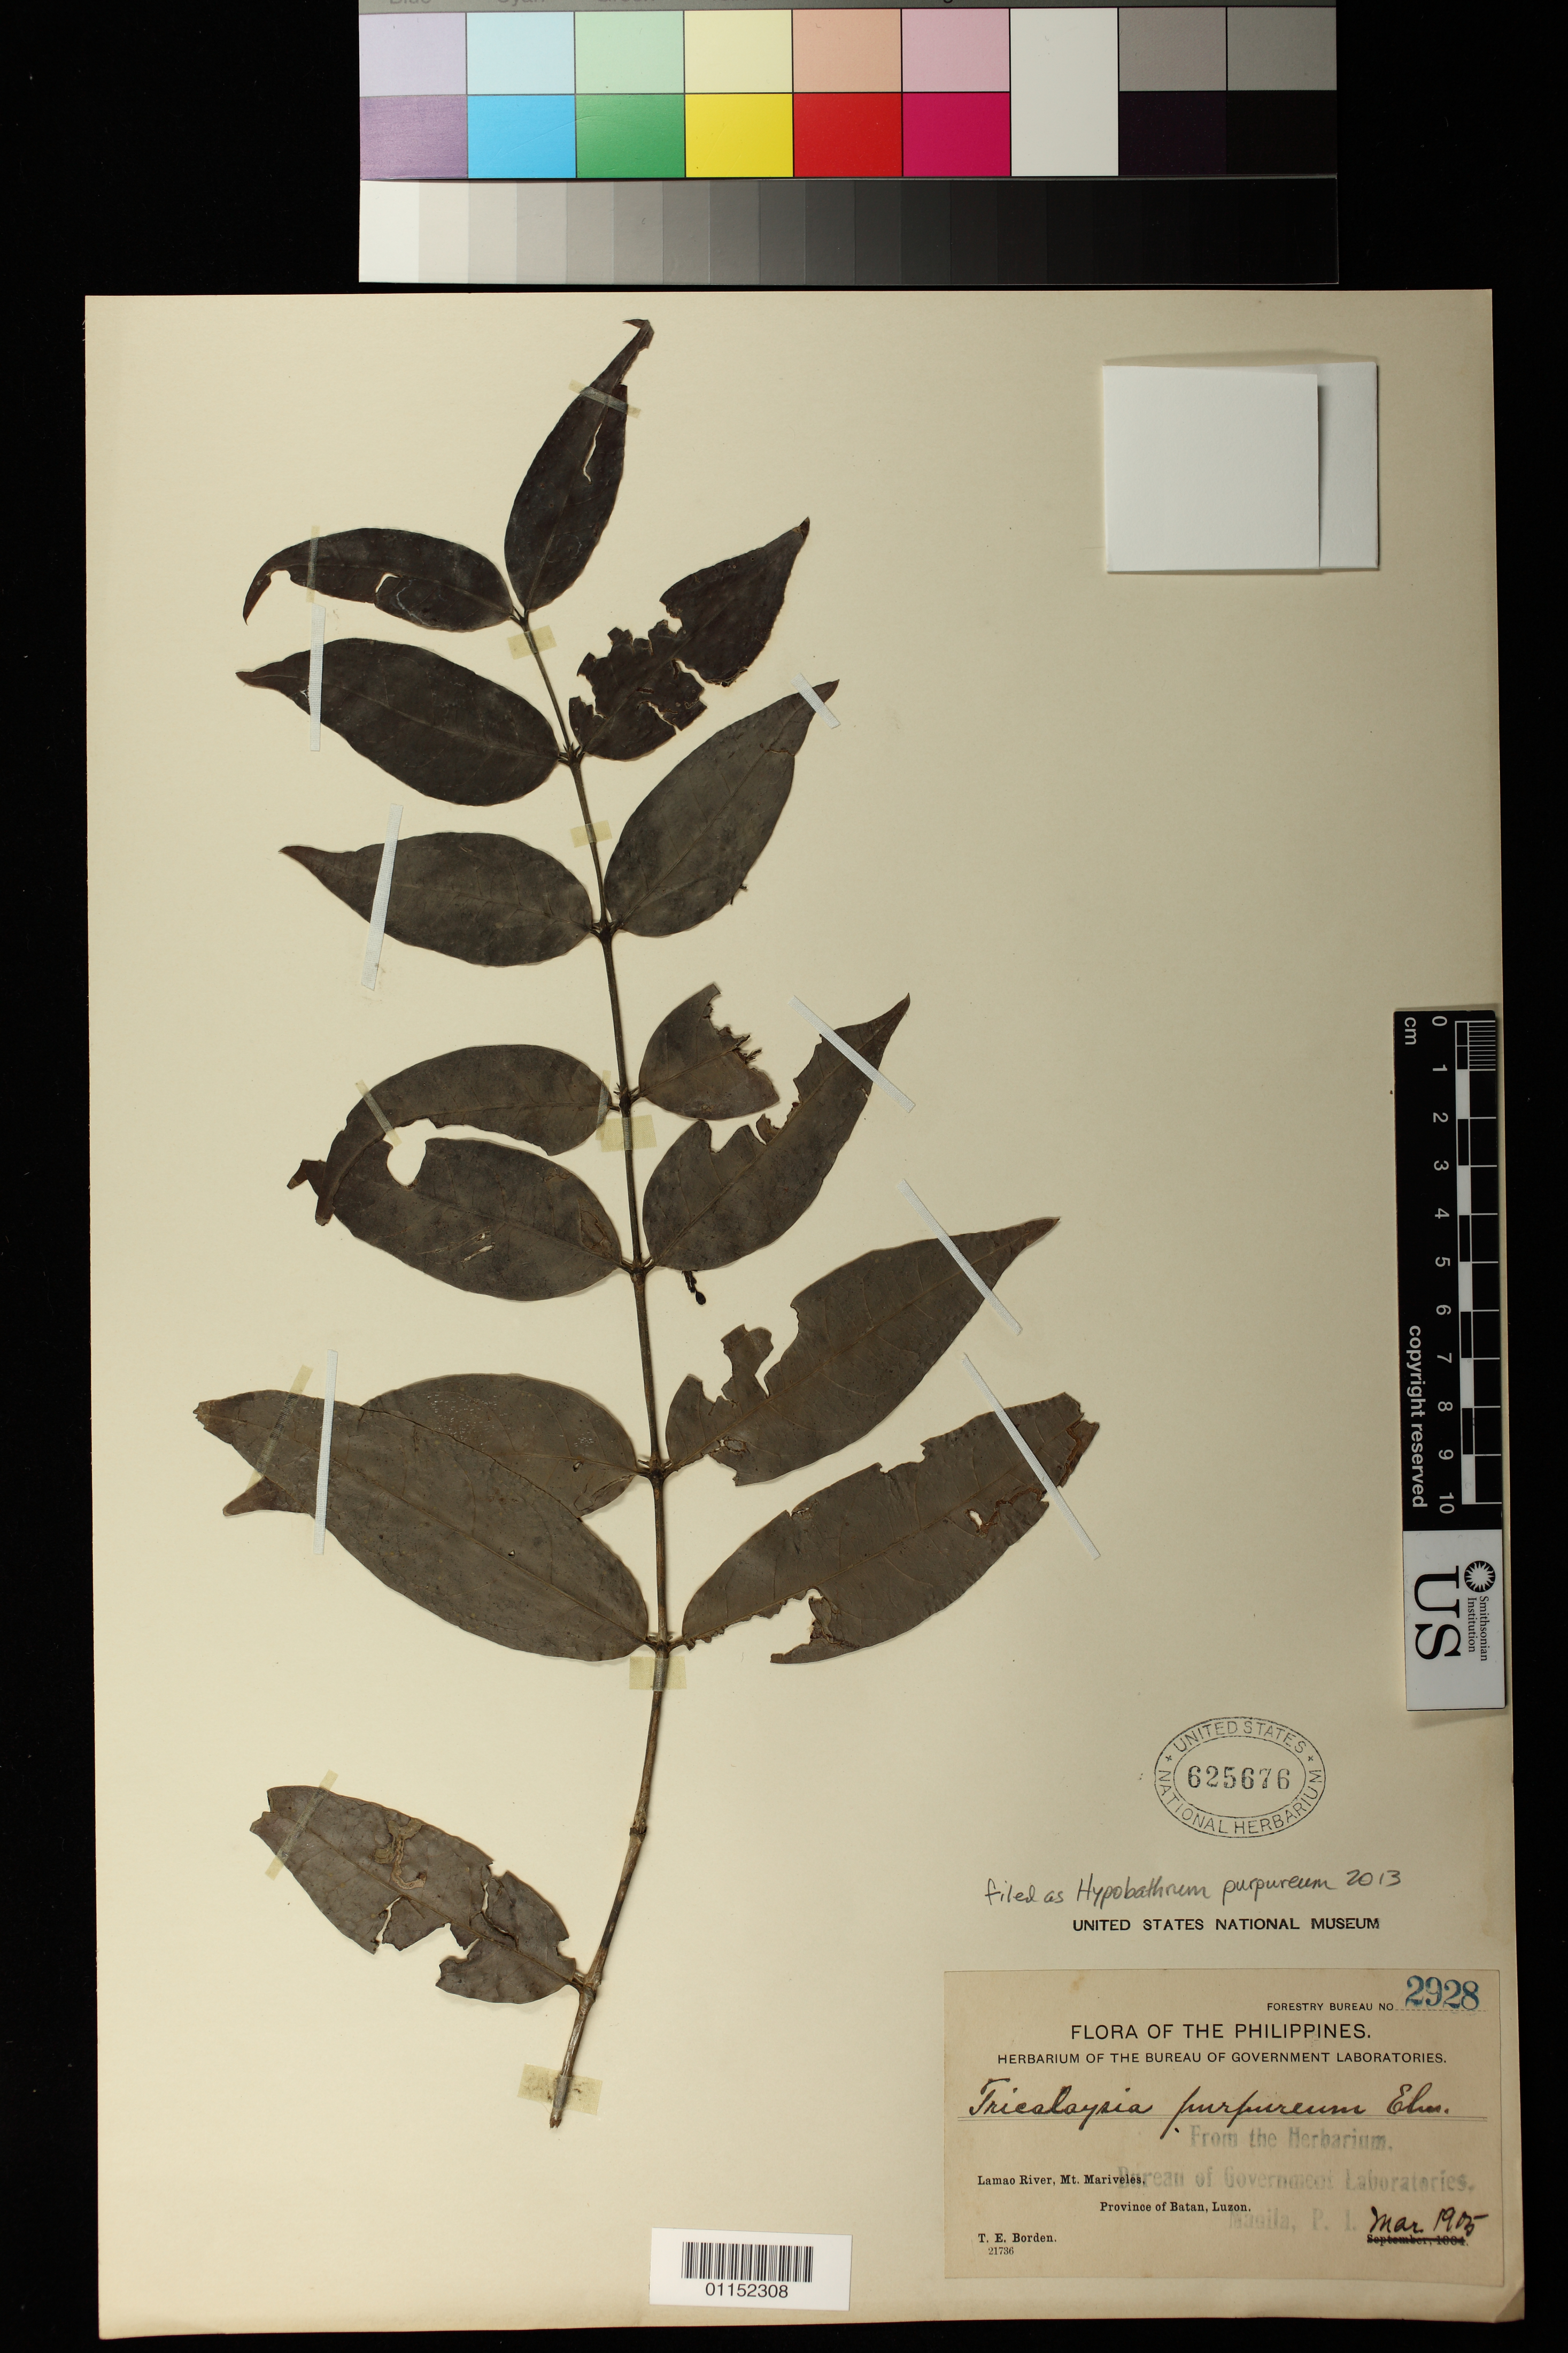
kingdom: Plantae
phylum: Tracheophyta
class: Magnoliopsida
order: Gentianales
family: Rubiaceae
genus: Hypobathrum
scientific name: Hypobathrum purpureum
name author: (Elmer) Merr.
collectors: T. E. Borden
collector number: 2928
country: Philippines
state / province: Central Luzon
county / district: Bataan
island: Luzon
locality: Lamao River Mr. Mariveles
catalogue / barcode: US 625676